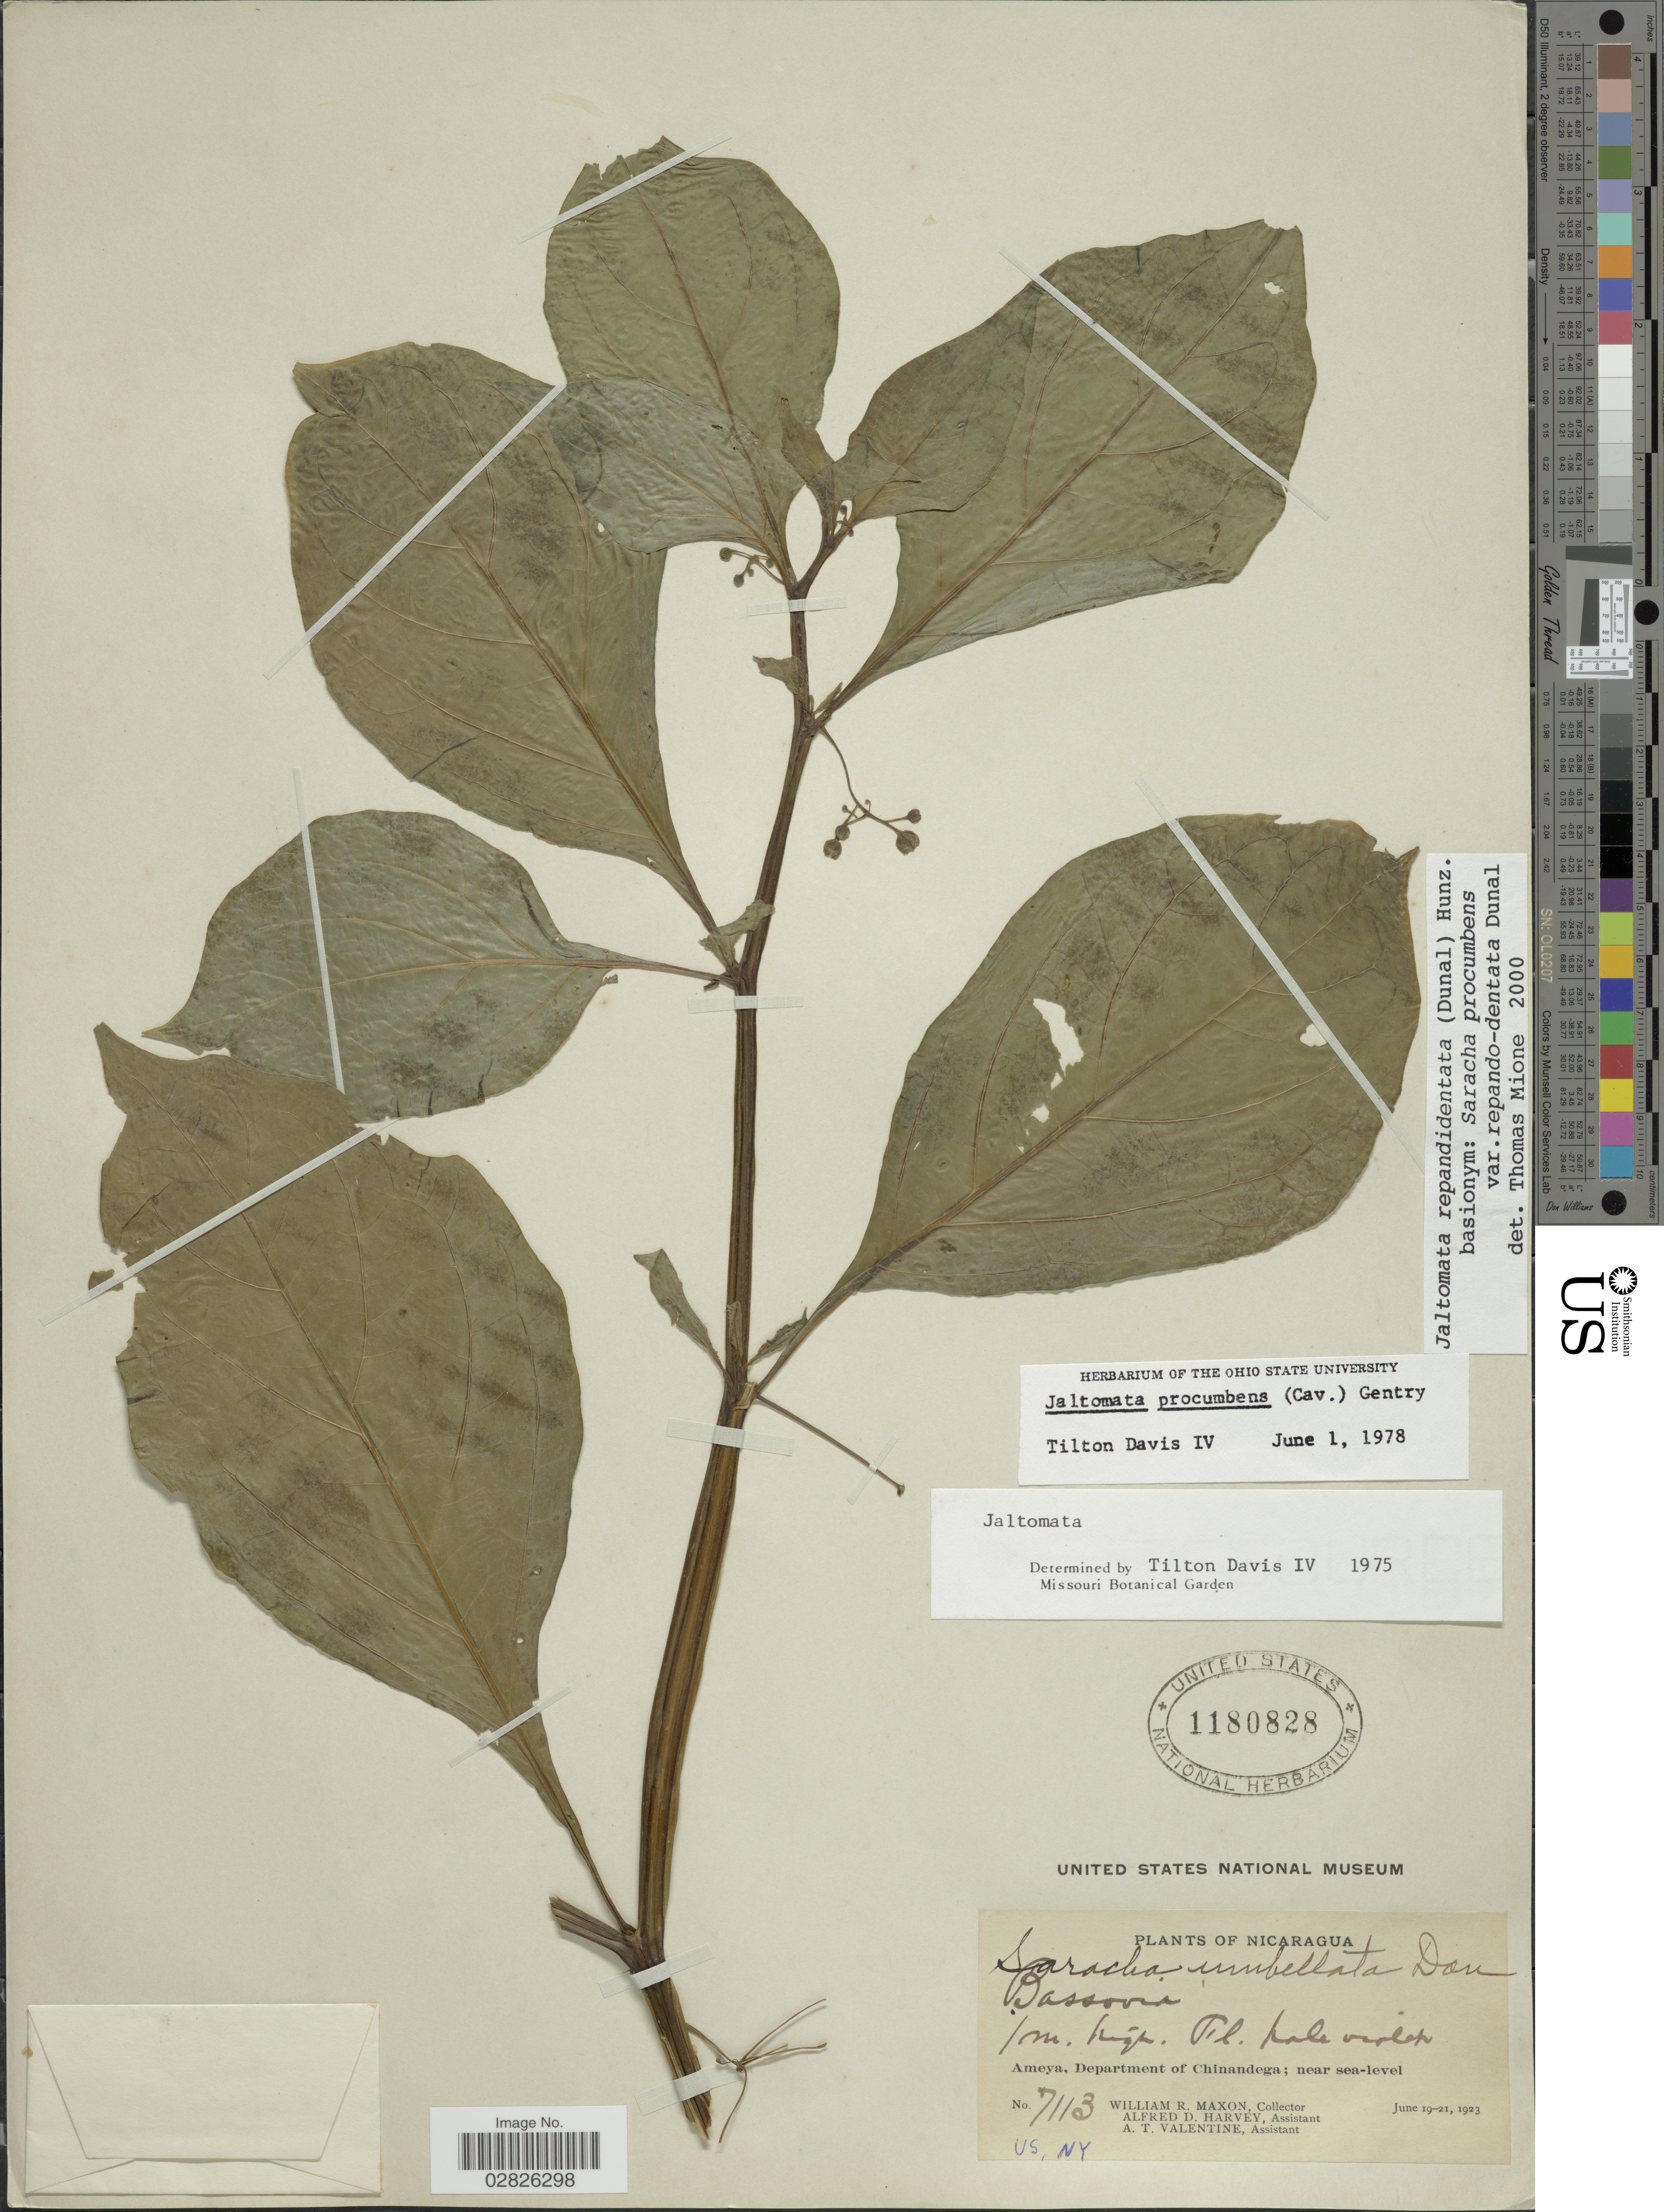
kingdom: Plantae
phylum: Tracheophyta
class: Magnoliopsida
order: Solanales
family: Solanaceae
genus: Jaltomata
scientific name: Jaltomata repandidentata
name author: (Dunal) Hunz.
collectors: W. R. Maxon, A. D. Harvey & A. Valentine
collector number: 7113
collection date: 1923-06-19/1923-06-21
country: Nicaragua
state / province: Chinandega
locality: Ameya, Department of Chinandega.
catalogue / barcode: US 1180828